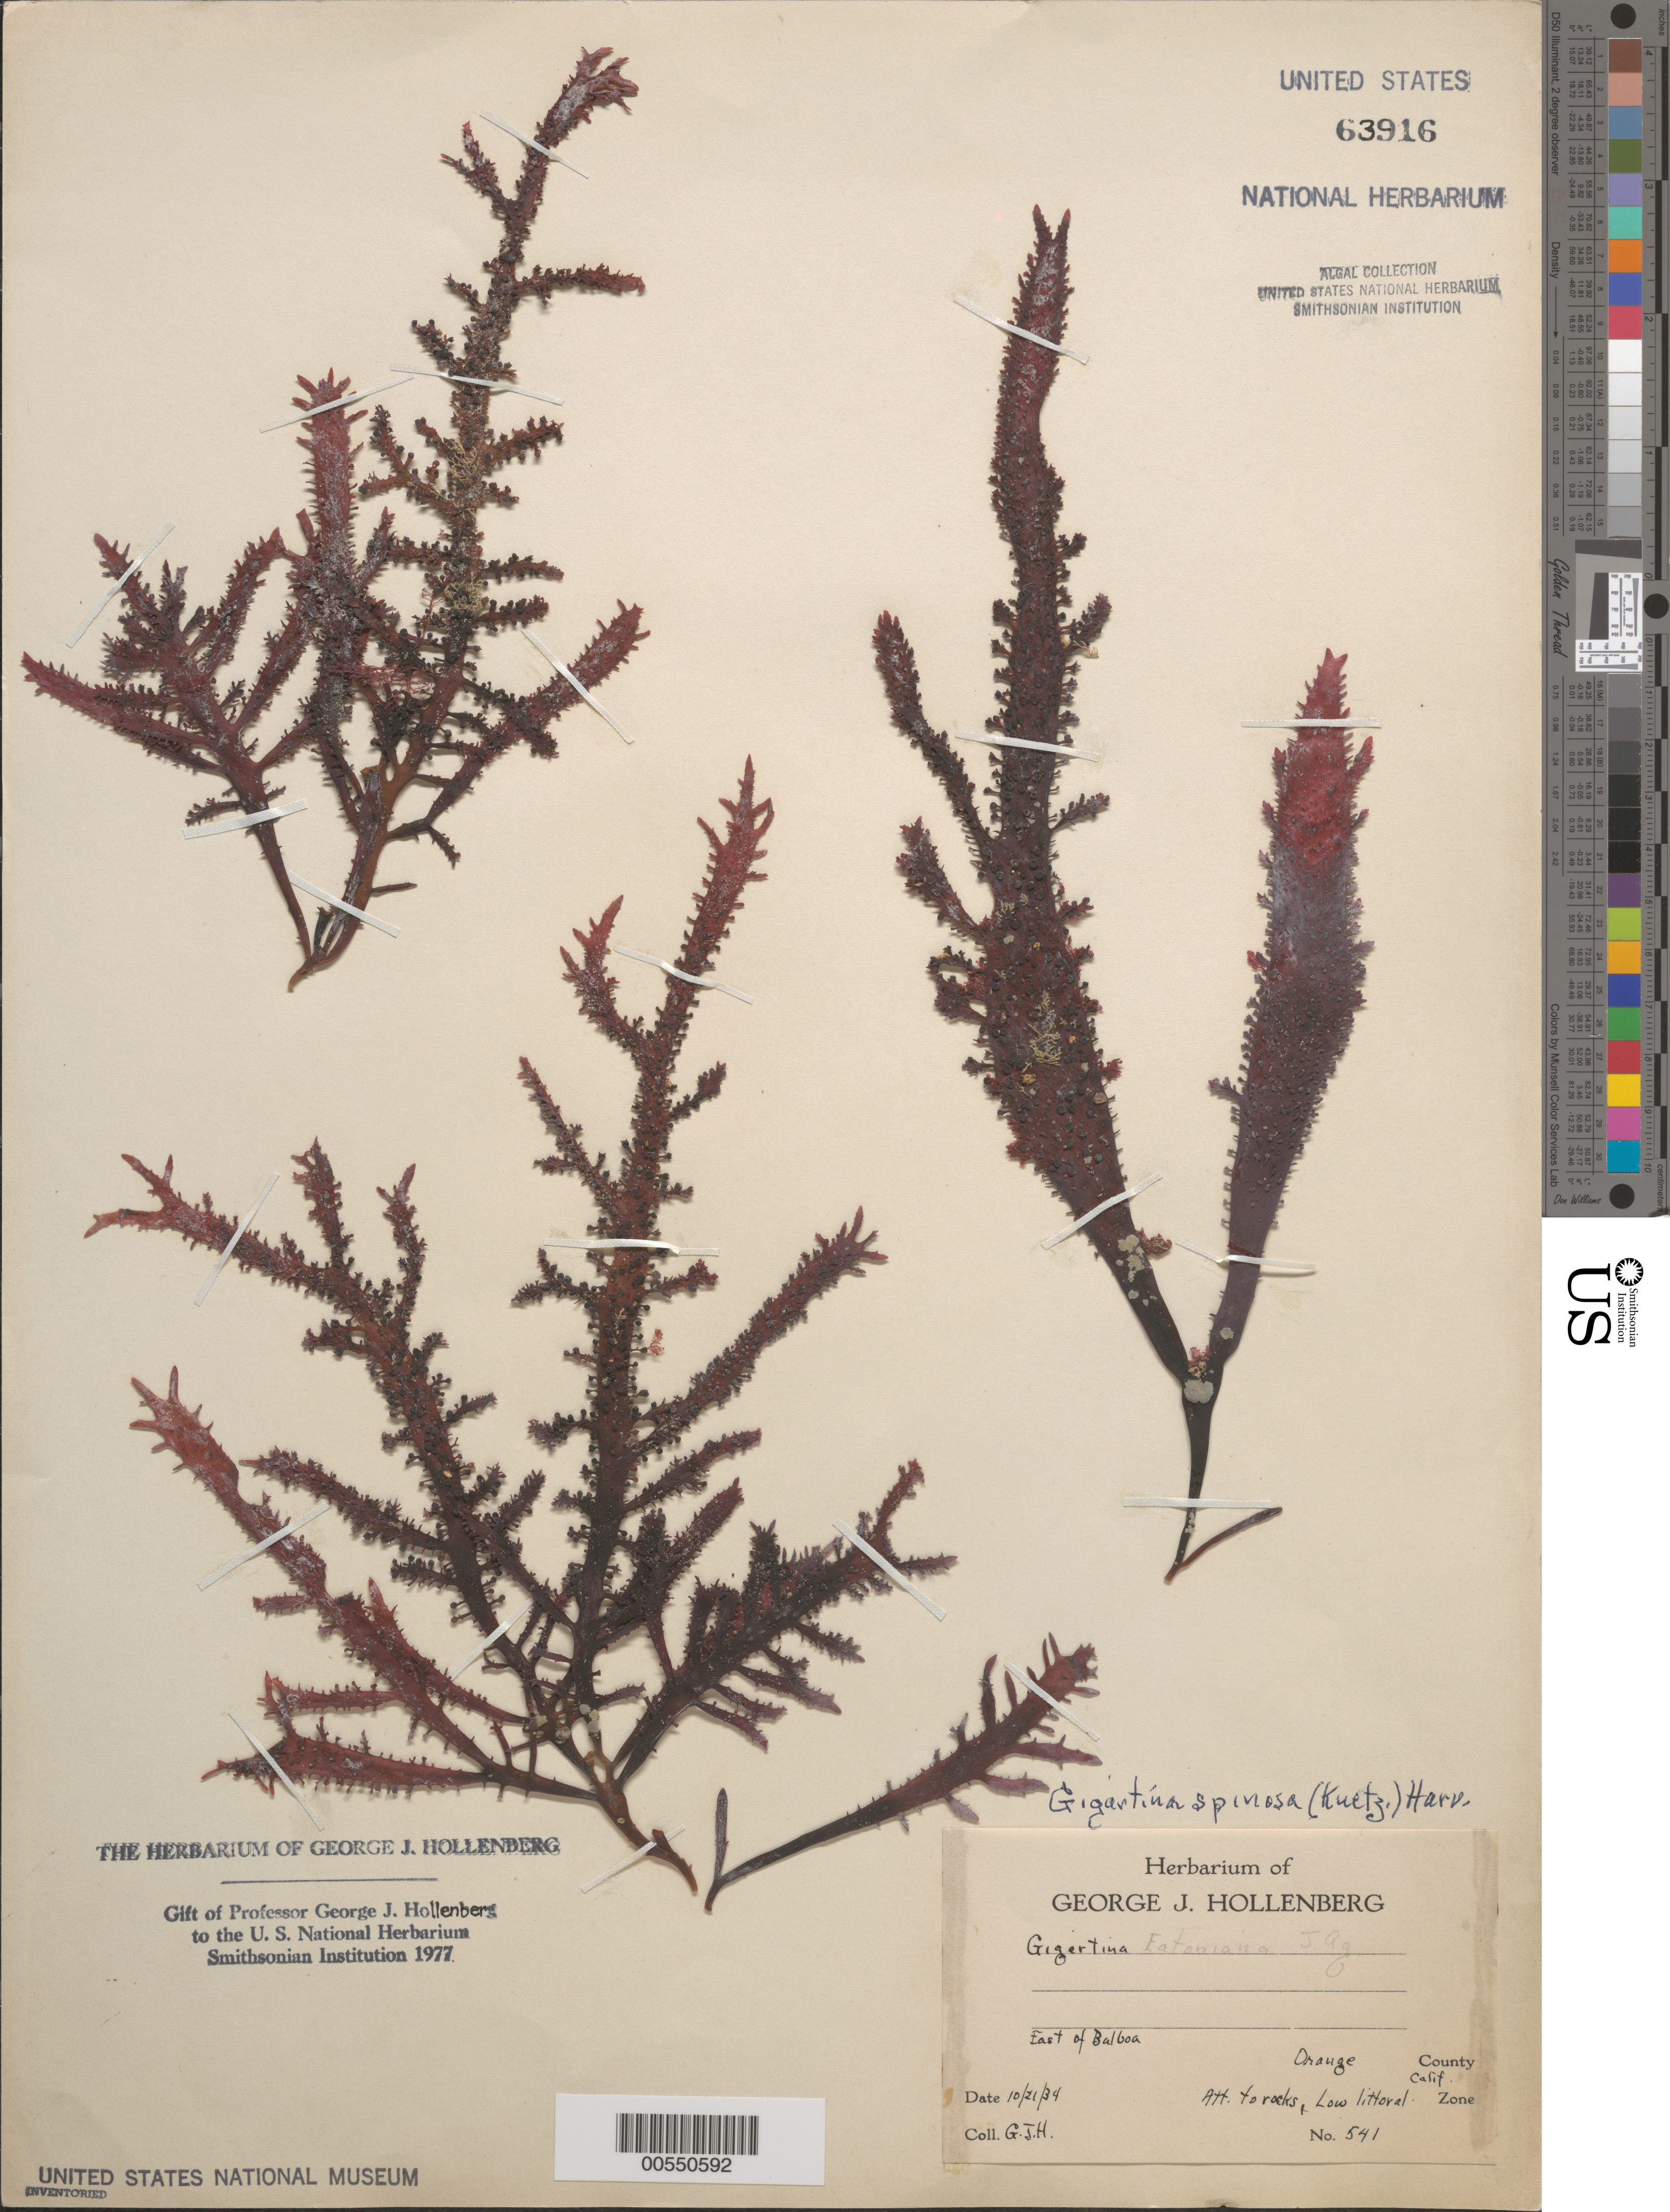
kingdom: Plantae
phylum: Rhodophyta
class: Florideophyceae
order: Gigartinales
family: Gigartinaceae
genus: Chondracanthus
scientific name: Chondracanthus spinosus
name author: (Kütz.) Guiry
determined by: Algae name updating Project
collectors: G. Hollenberg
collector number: GJH 541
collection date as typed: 21 Oct 1934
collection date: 1934-10-21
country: United States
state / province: California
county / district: Orange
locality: East of Balboa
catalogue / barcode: US 63916